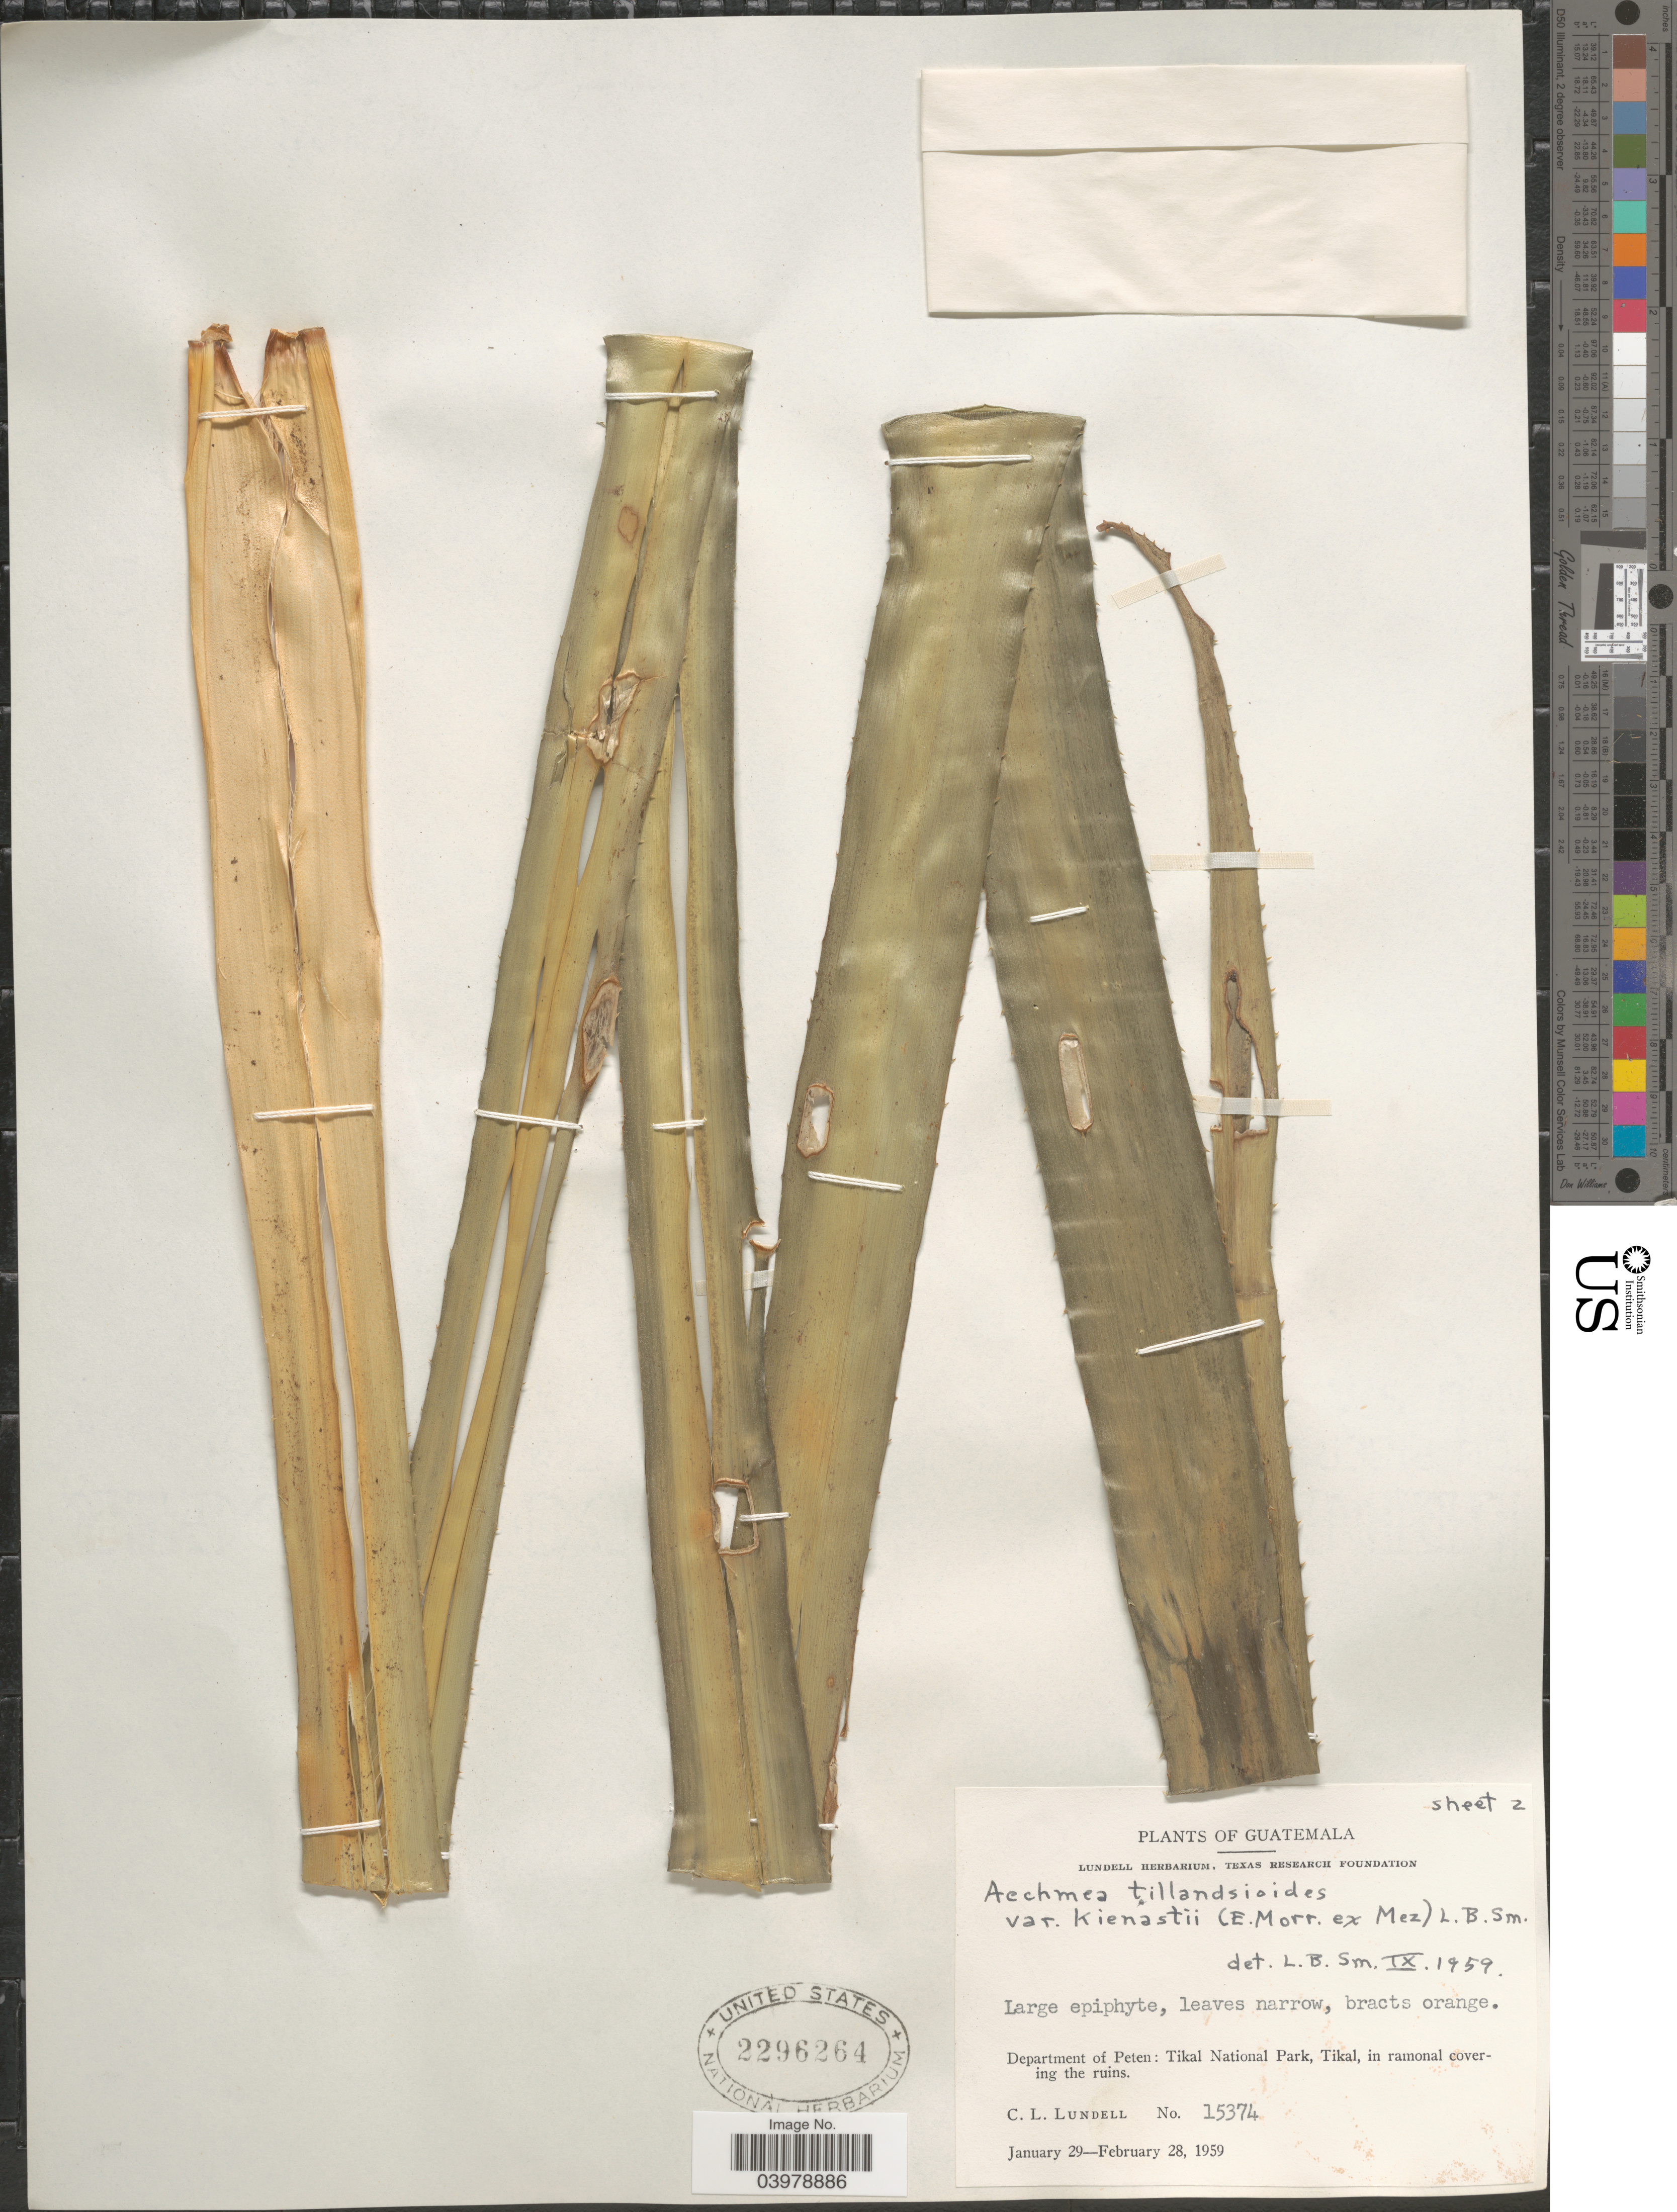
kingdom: Plantae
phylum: Tracheophyta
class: Liliopsida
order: Poales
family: Bromeliaceae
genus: Aechmea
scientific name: Aechmea tillandsioides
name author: (Mart. ex Schult. & Schult. f.) Baker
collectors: C. L. Lundell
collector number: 15374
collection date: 1959-01-29/1959-02-28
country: Guatemala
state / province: El Peten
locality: Department of Peten: Tikal National Park, Tikal.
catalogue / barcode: US 2296264